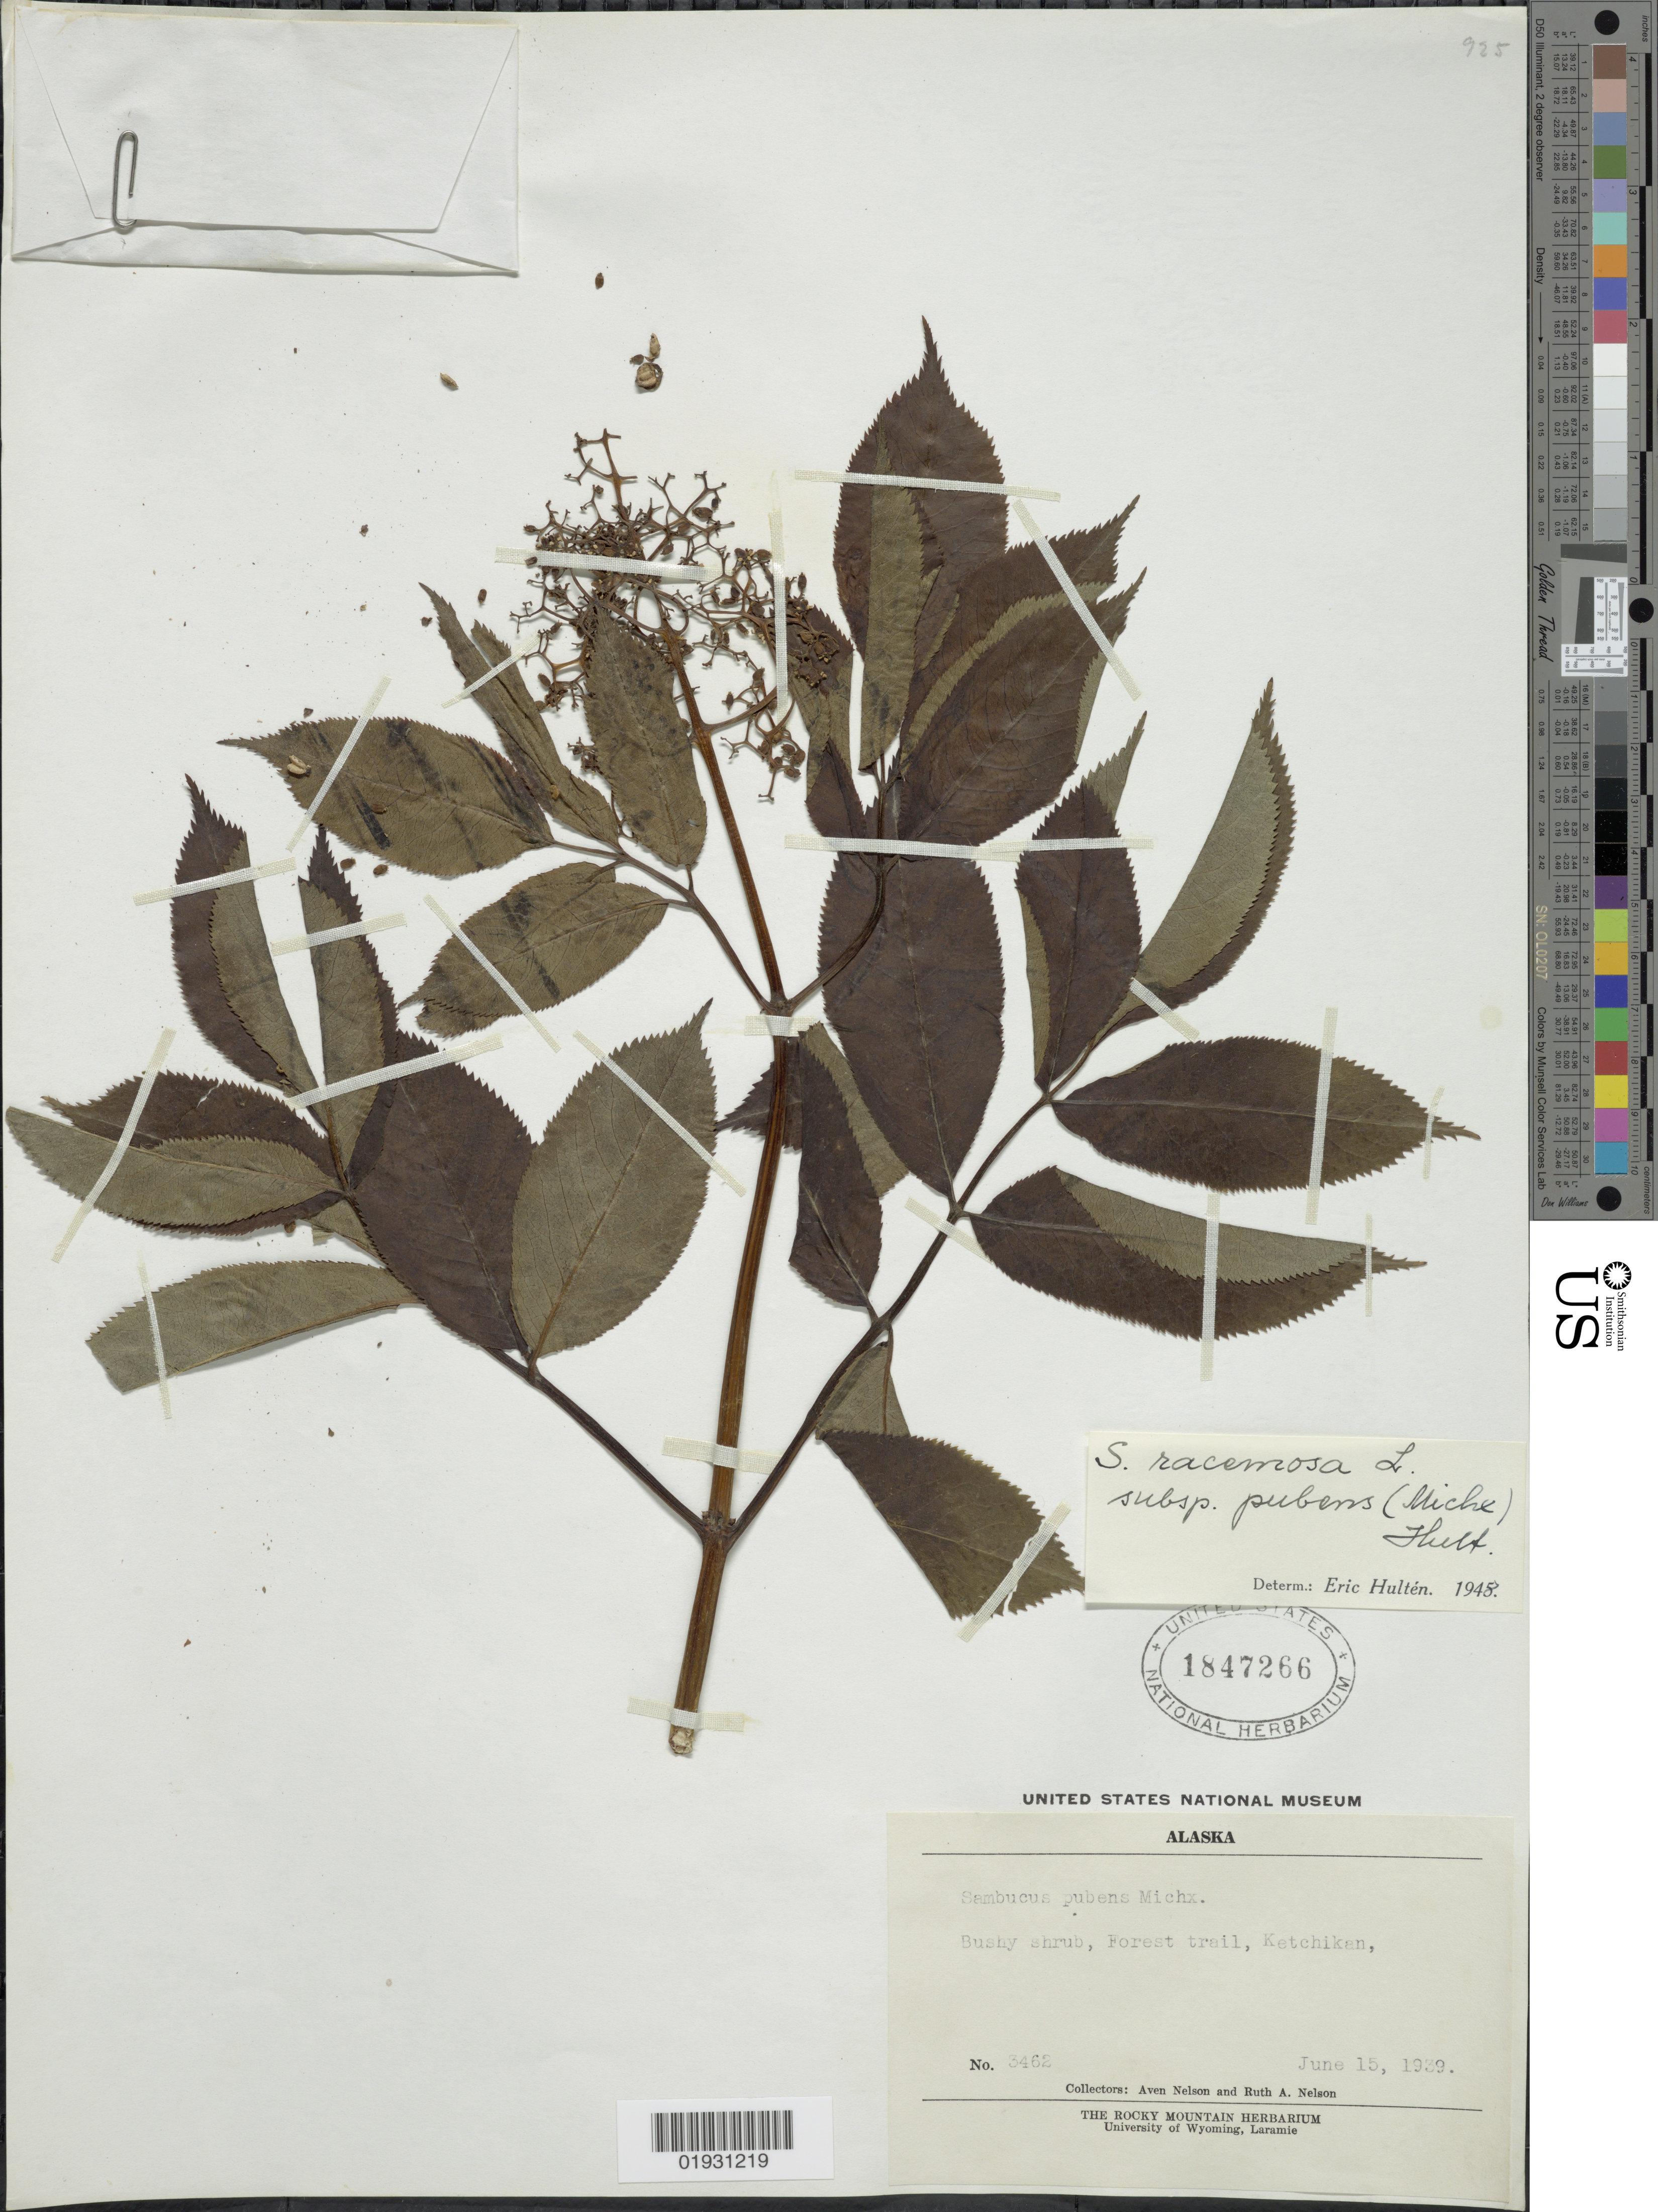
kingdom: Plantae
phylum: Tracheophyta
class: Magnoliopsida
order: Dipsacales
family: Viburnaceae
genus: Sambucus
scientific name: Sambucus pubens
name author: Michx.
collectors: A. Nelson & R. A. Nelson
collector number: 3462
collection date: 1939-06-15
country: United States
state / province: Alaska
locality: Bushy shrub, Forest trail, Ketchikan.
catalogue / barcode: US 1847266